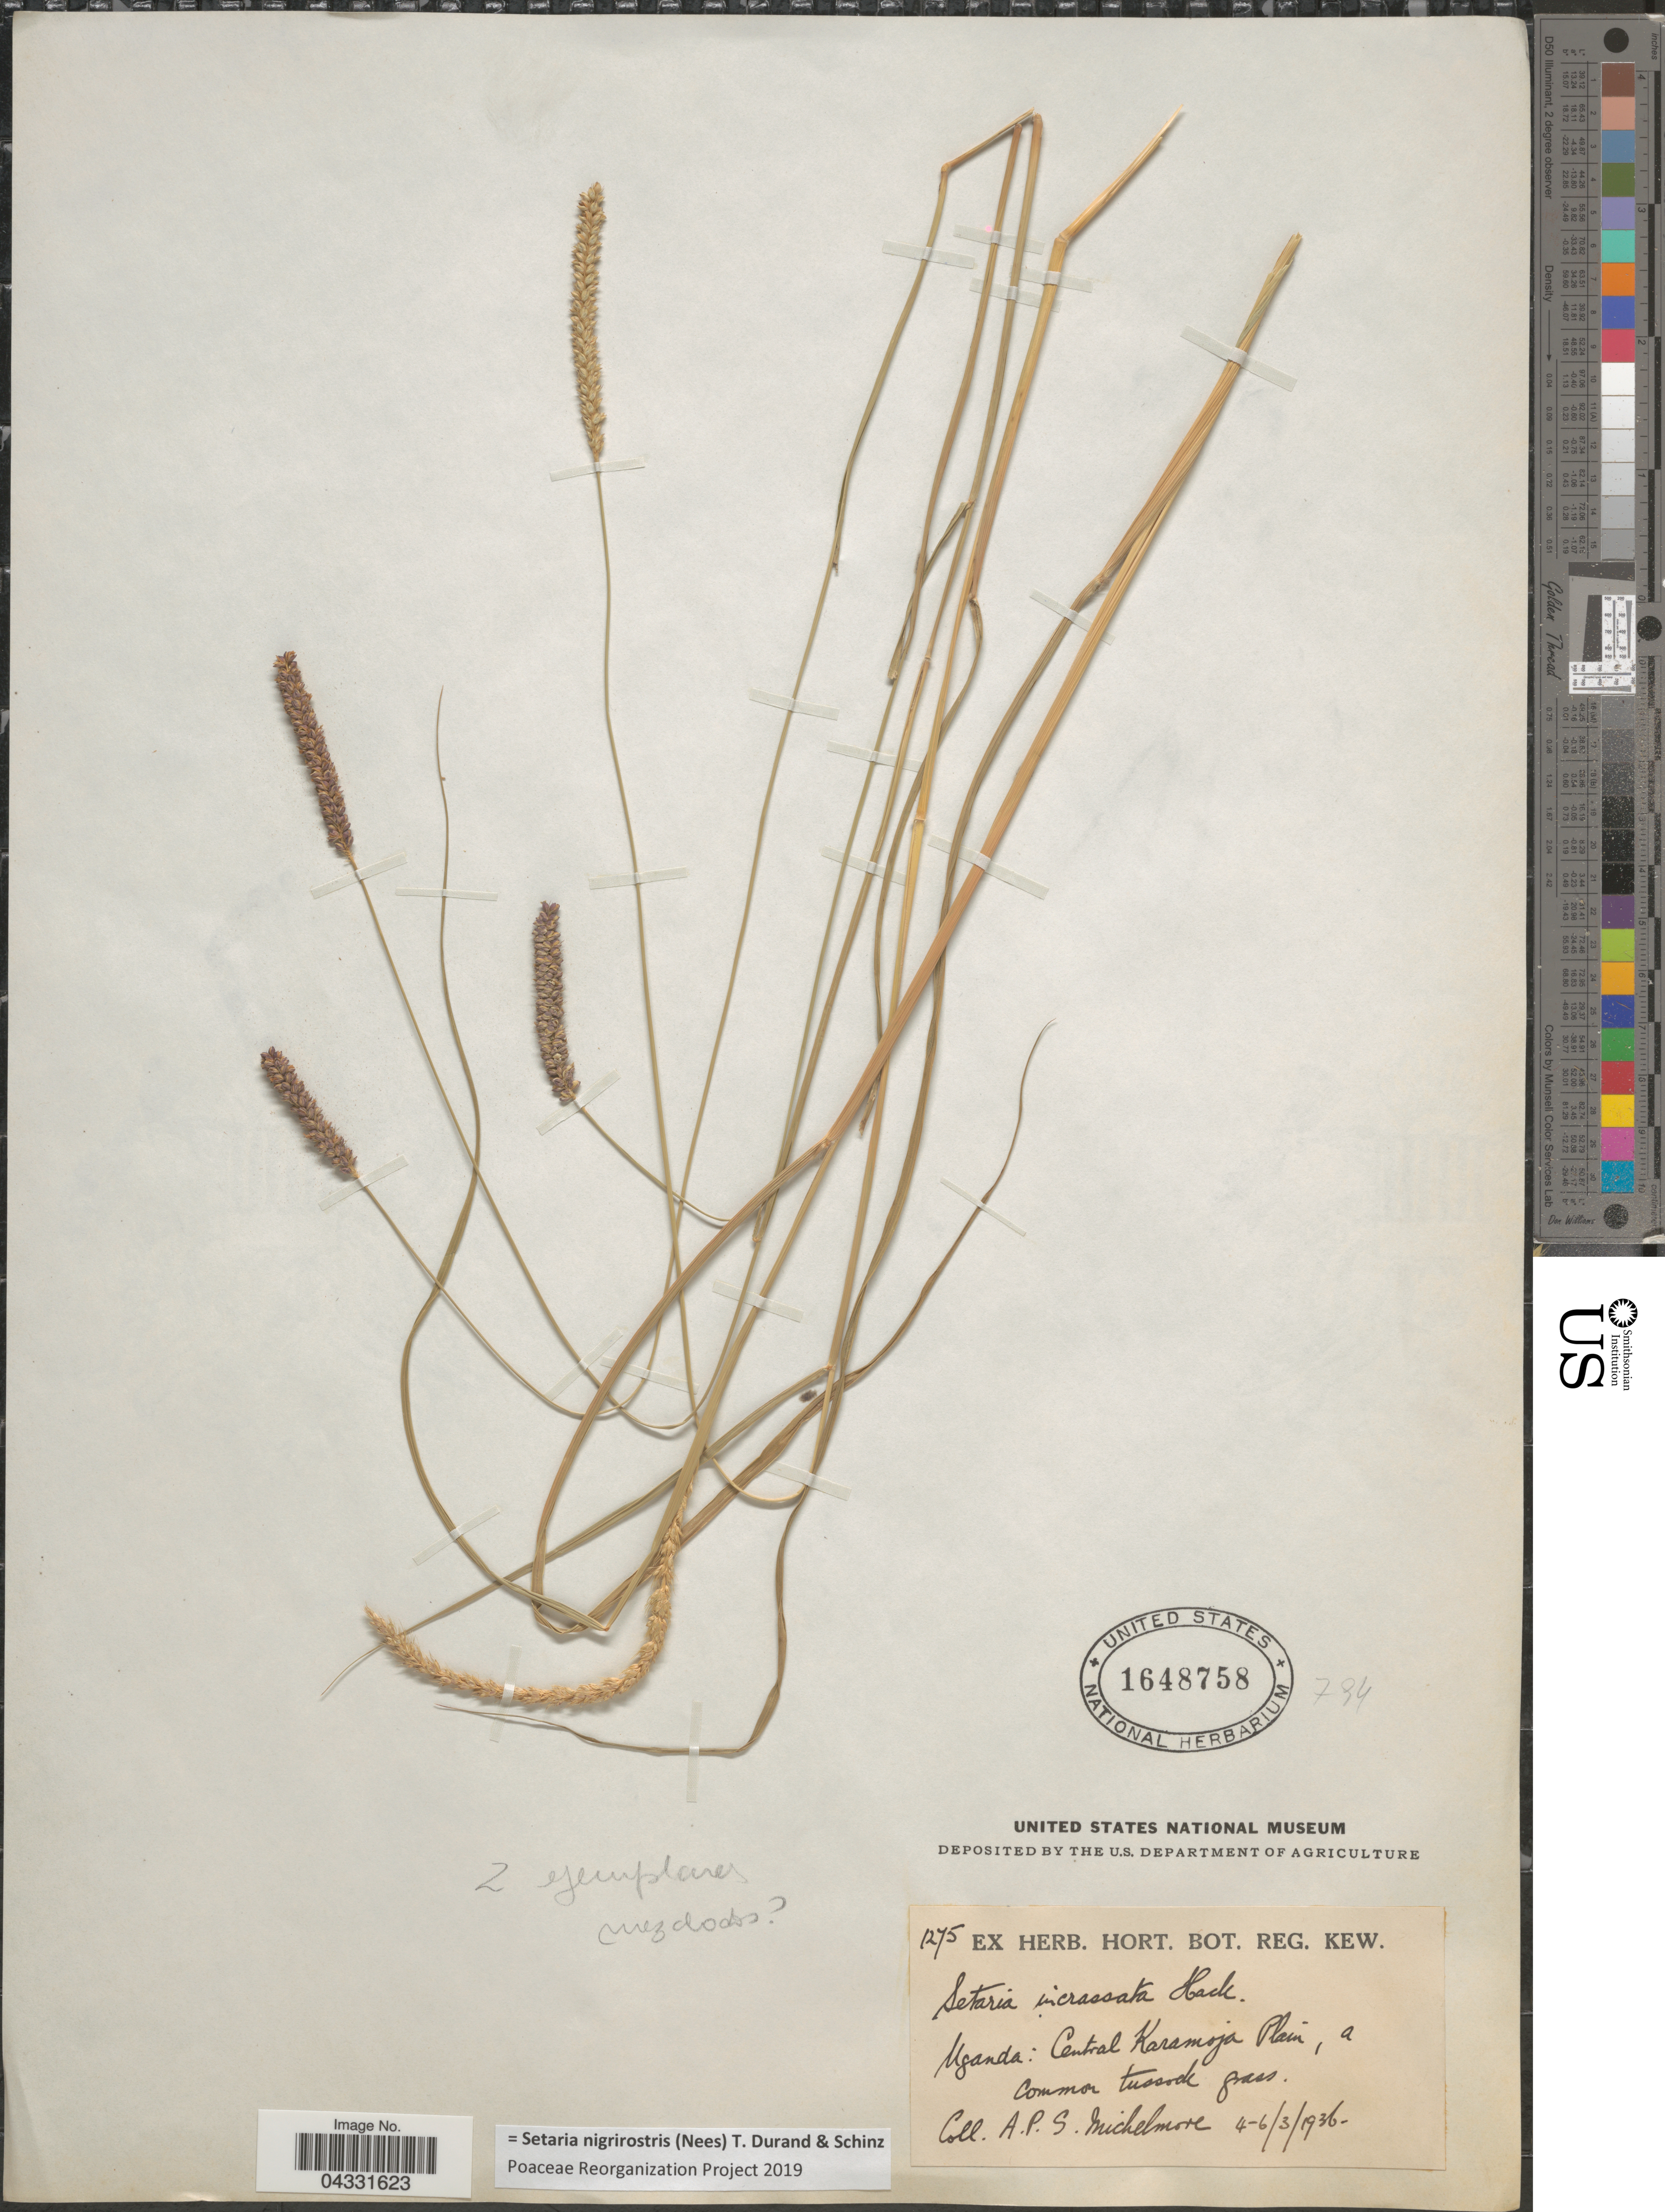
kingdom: Plantae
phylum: Tracheophyta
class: Liliopsida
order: Poales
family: Poaceae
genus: Setaria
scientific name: Setaria nigrirostris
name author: (Nees) Durand & Schinz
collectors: A. Michelmore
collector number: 1275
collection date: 1936-03-04/1936-03-06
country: Uganda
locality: Central Karamoja Plain, a common tussock grass.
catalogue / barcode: US 1648758